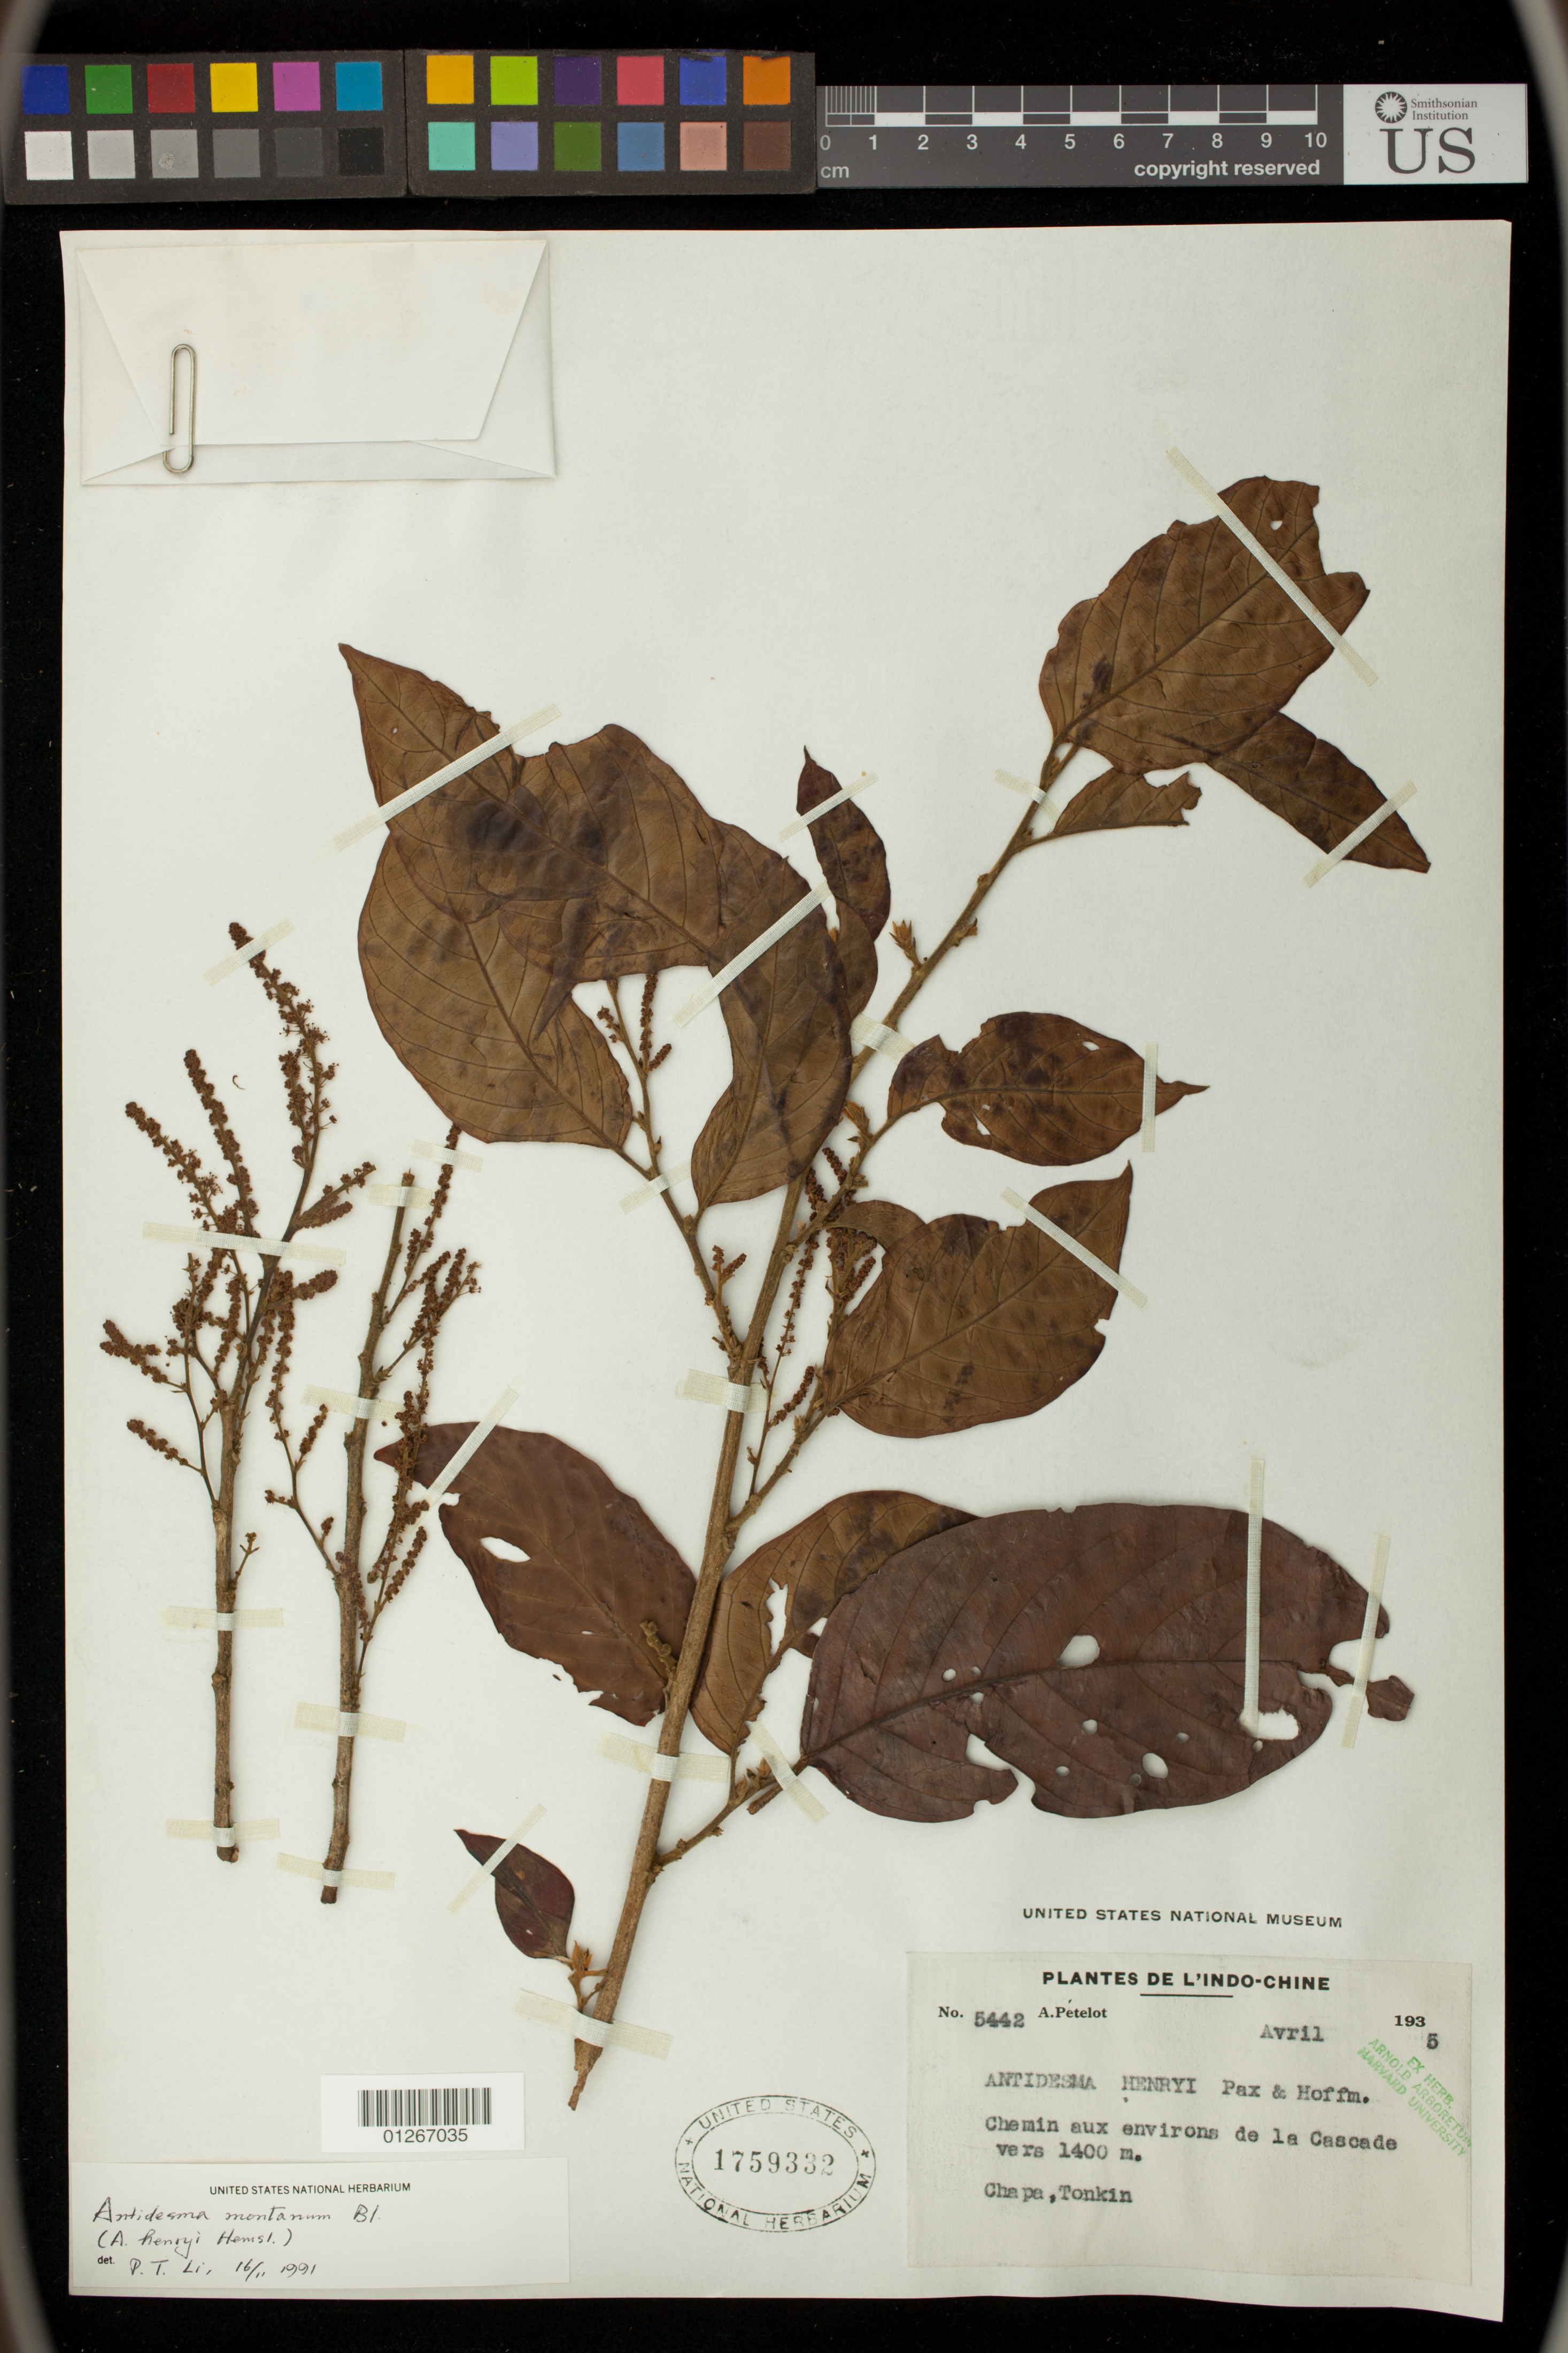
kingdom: Plantae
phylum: Tracheophyta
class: Magnoliopsida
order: Malpighiales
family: Phyllanthaceae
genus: Antidesma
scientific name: Antidesma montanum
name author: Blume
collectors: A. Petelot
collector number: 5442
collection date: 1935-04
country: Vietnam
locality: Chemin aux environs de la Cascade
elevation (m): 1400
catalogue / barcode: US 1759332